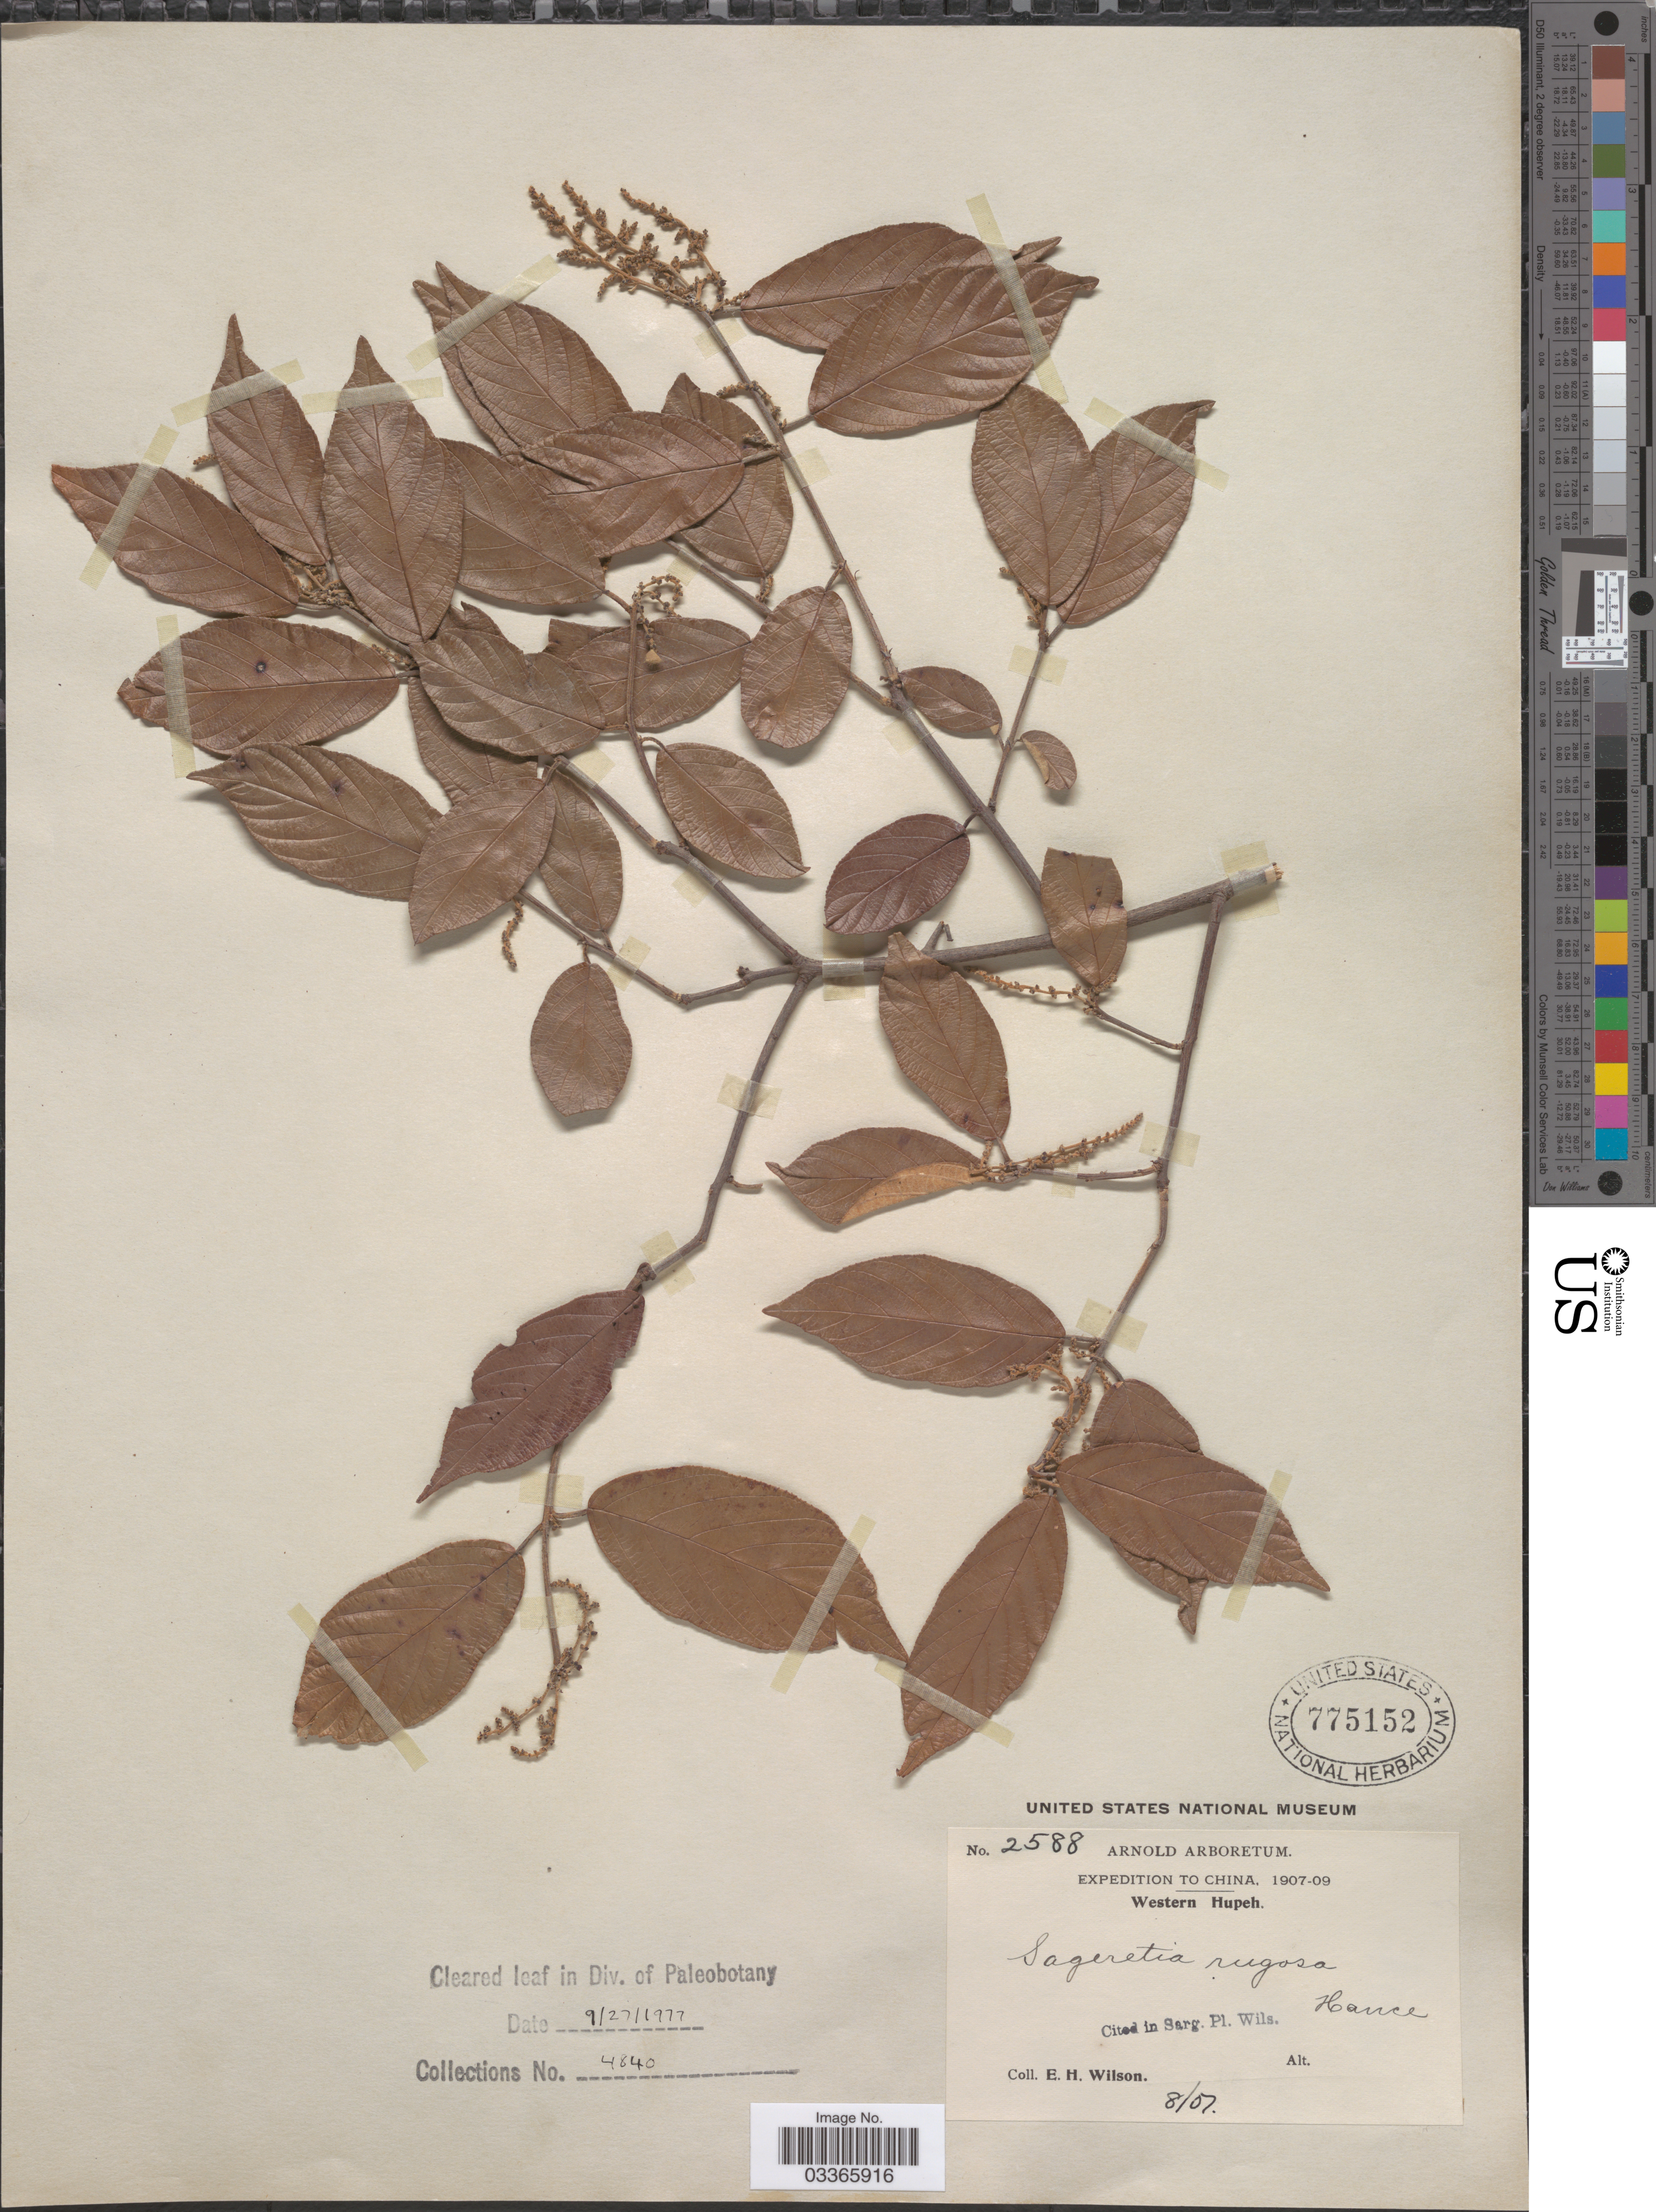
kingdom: Plantae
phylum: Tracheophyta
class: Magnoliopsida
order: Rosales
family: Rhamnaceae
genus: Sageretia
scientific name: Sageretia rugosa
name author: Hance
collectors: E. Wilson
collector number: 2588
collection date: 1908-08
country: China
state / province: Hubei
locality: Western Hupeh.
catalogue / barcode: US 775152